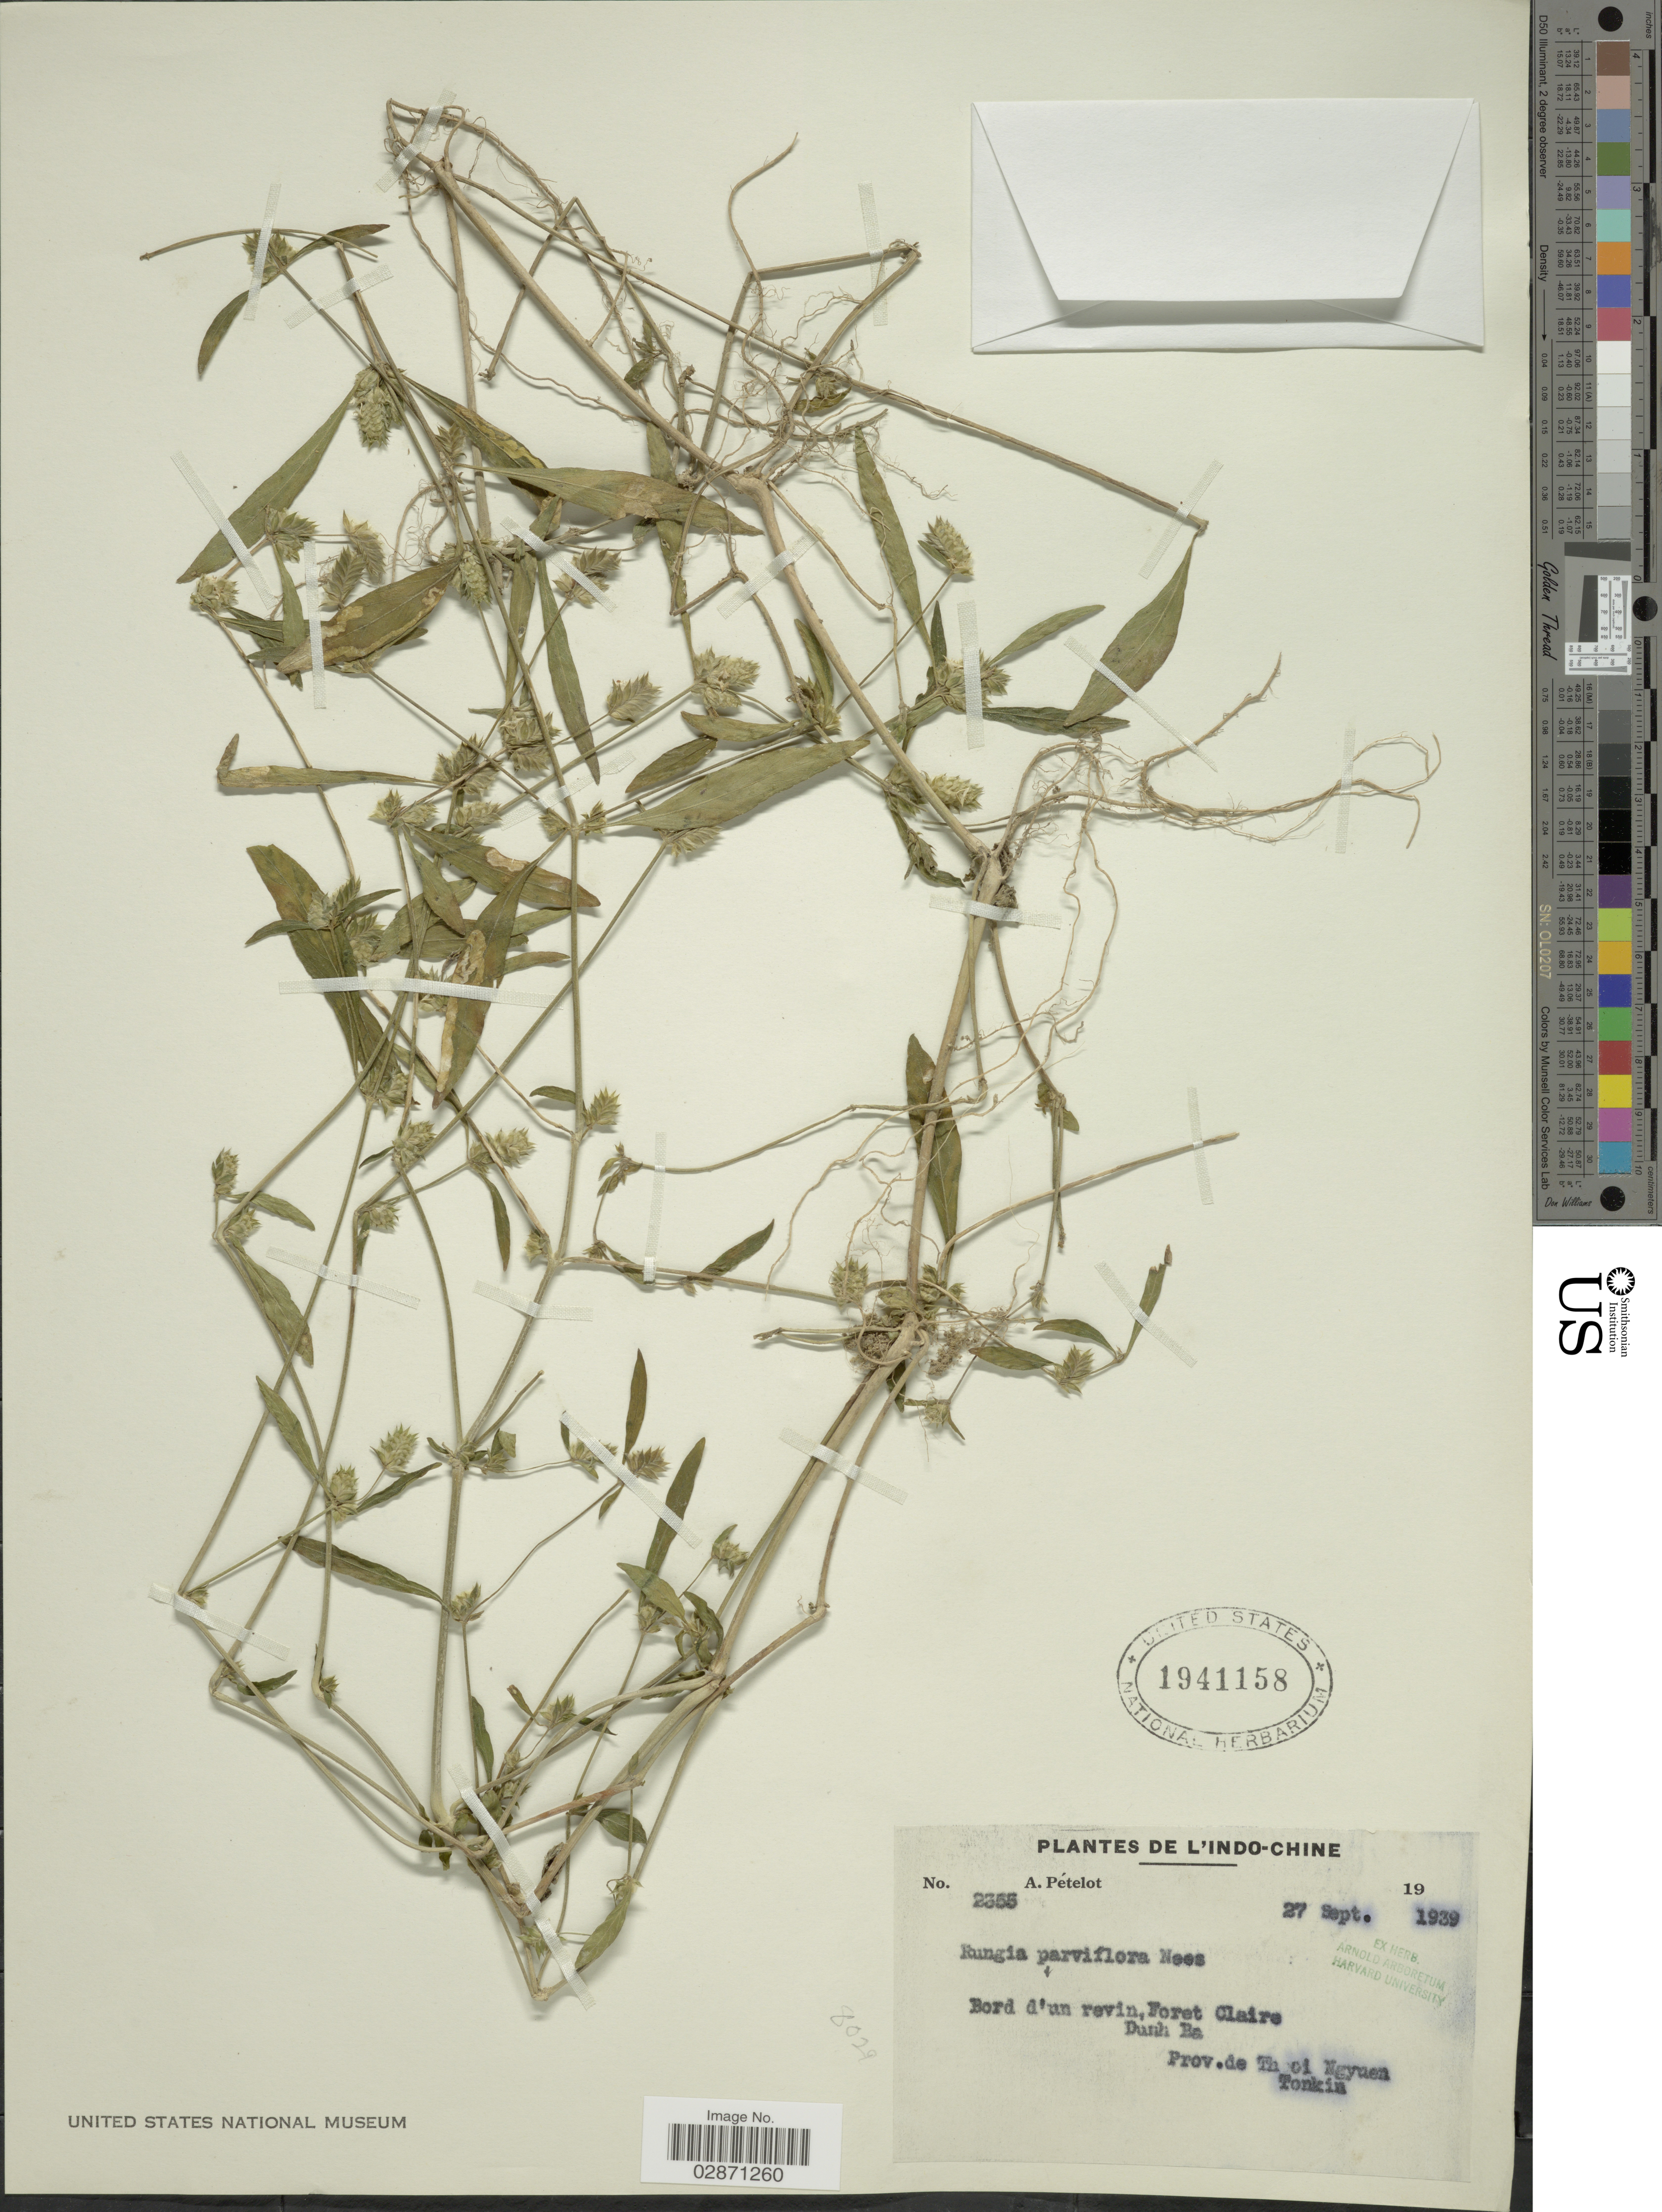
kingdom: Plantae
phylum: Tracheophyta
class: Magnoliopsida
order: Lamiales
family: Acanthaceae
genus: Rungia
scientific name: Rungia parviflora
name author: Nees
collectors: A. Petelot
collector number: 2355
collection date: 1939-09-27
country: Vietnam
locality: Indo-Chine. Bord d'un ravin, Foret Claire. Dunh Ba. Prov. de Th [illegible text]oi Ngyuen.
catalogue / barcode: US 1941158